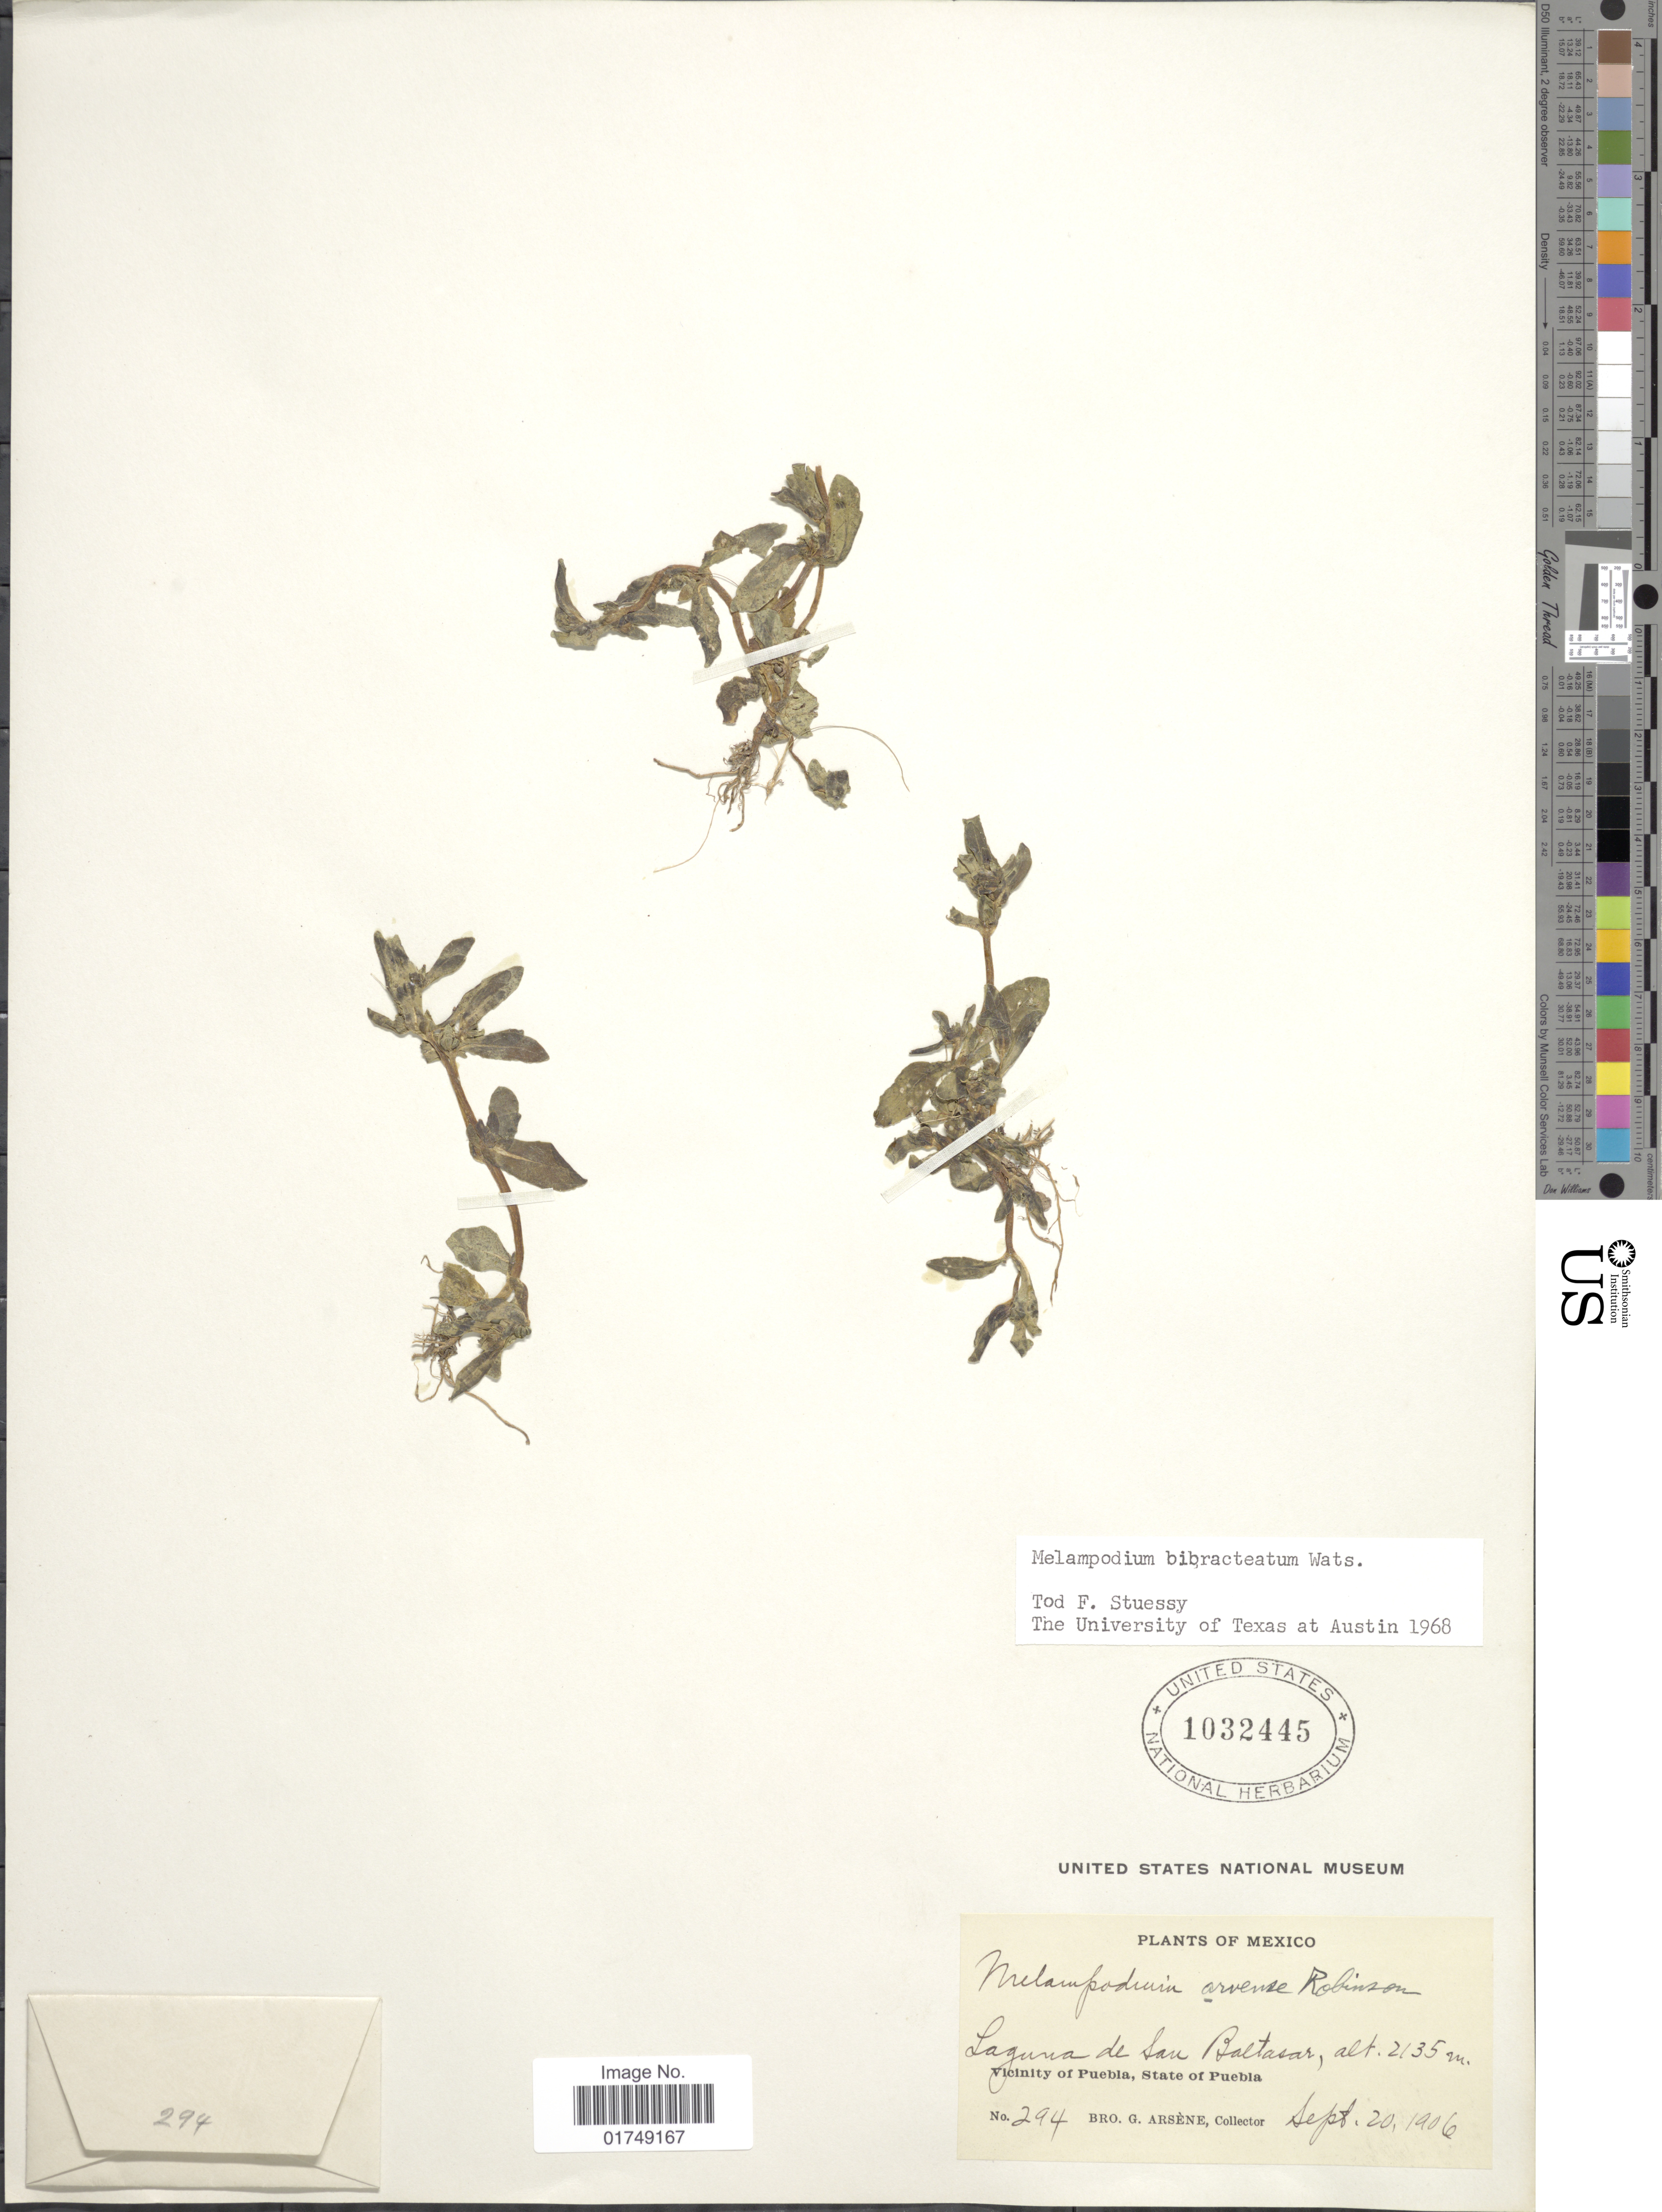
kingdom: Plantae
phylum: Tracheophyta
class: Magnoliopsida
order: Asterales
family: Asteraceae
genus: Melampodium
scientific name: Melampodium bibracteatum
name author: S. Watson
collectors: Bro. G. Arsène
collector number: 294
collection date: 1906-09-20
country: Mexico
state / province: Puebla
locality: Laguna de San Baltasar, Vicinity of Puebla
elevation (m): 2135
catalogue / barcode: US 1032445